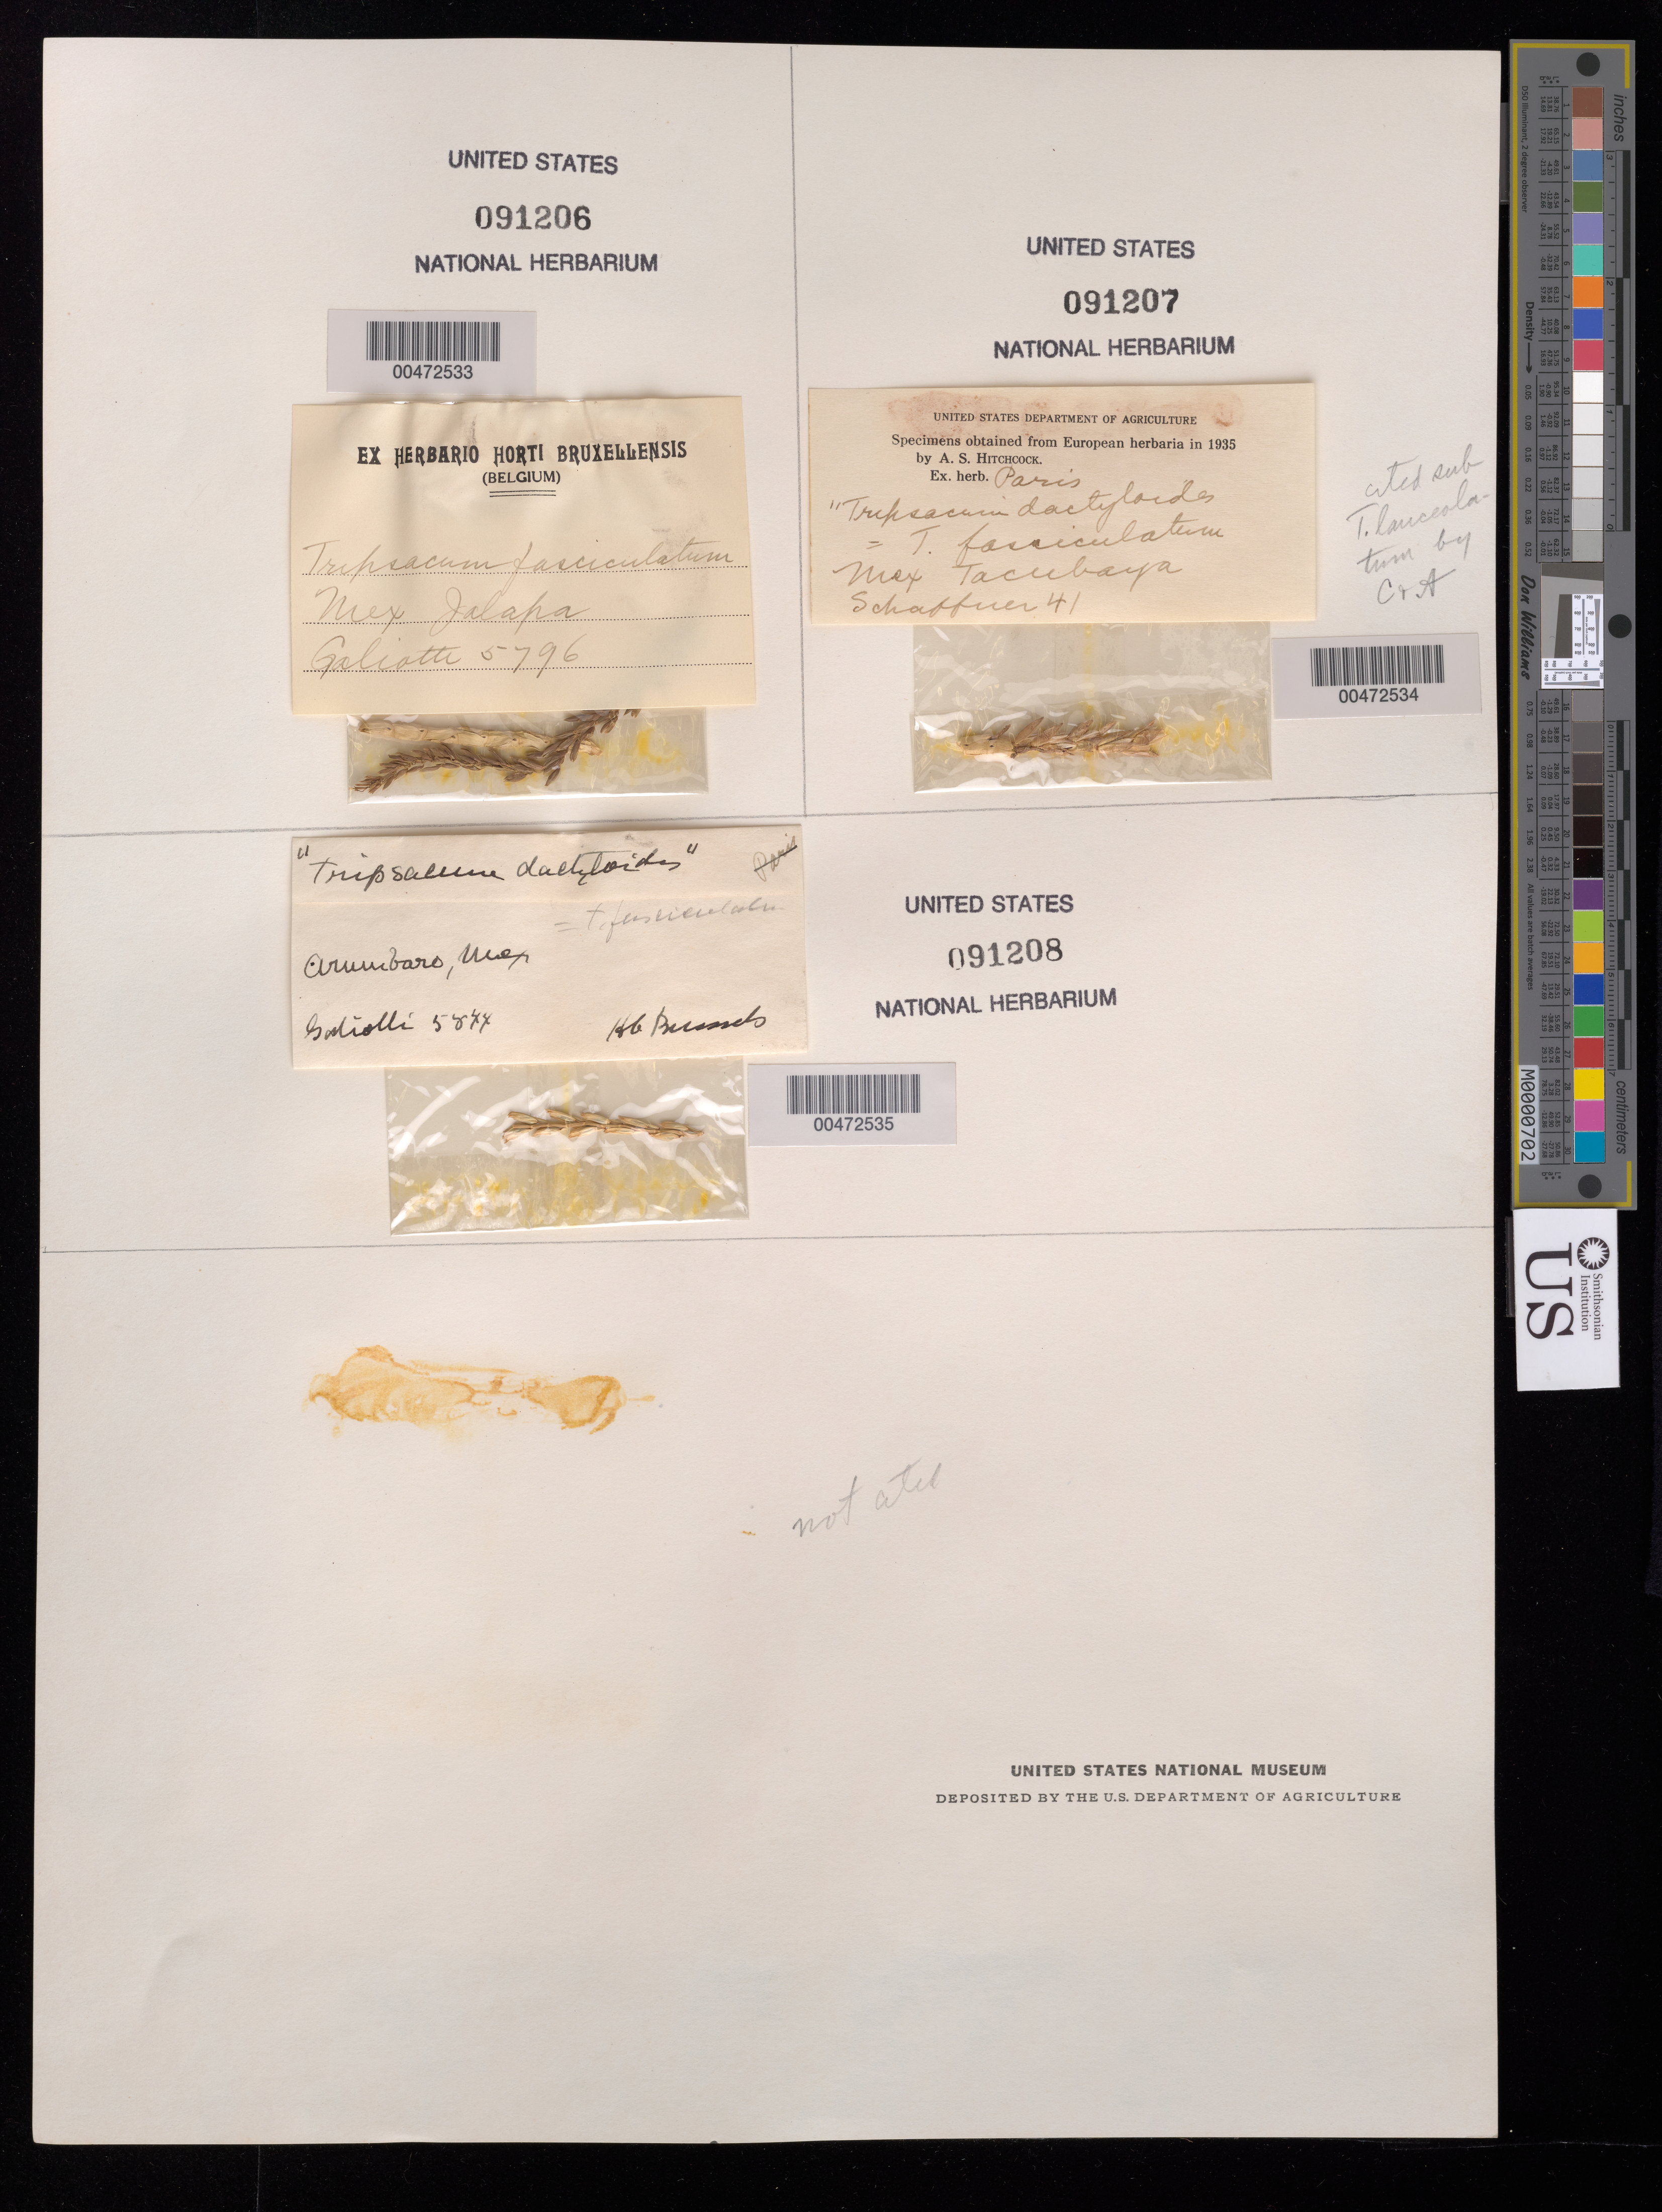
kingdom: Plantae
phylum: Tracheophyta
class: Liliopsida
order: Poales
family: Poaceae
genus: Tripsacum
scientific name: Tripsacum lanceolatum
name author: Rupr. ex E. Fourn.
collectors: H. G. Galeotti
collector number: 5796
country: Mexico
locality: Jalapa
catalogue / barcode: US 91206